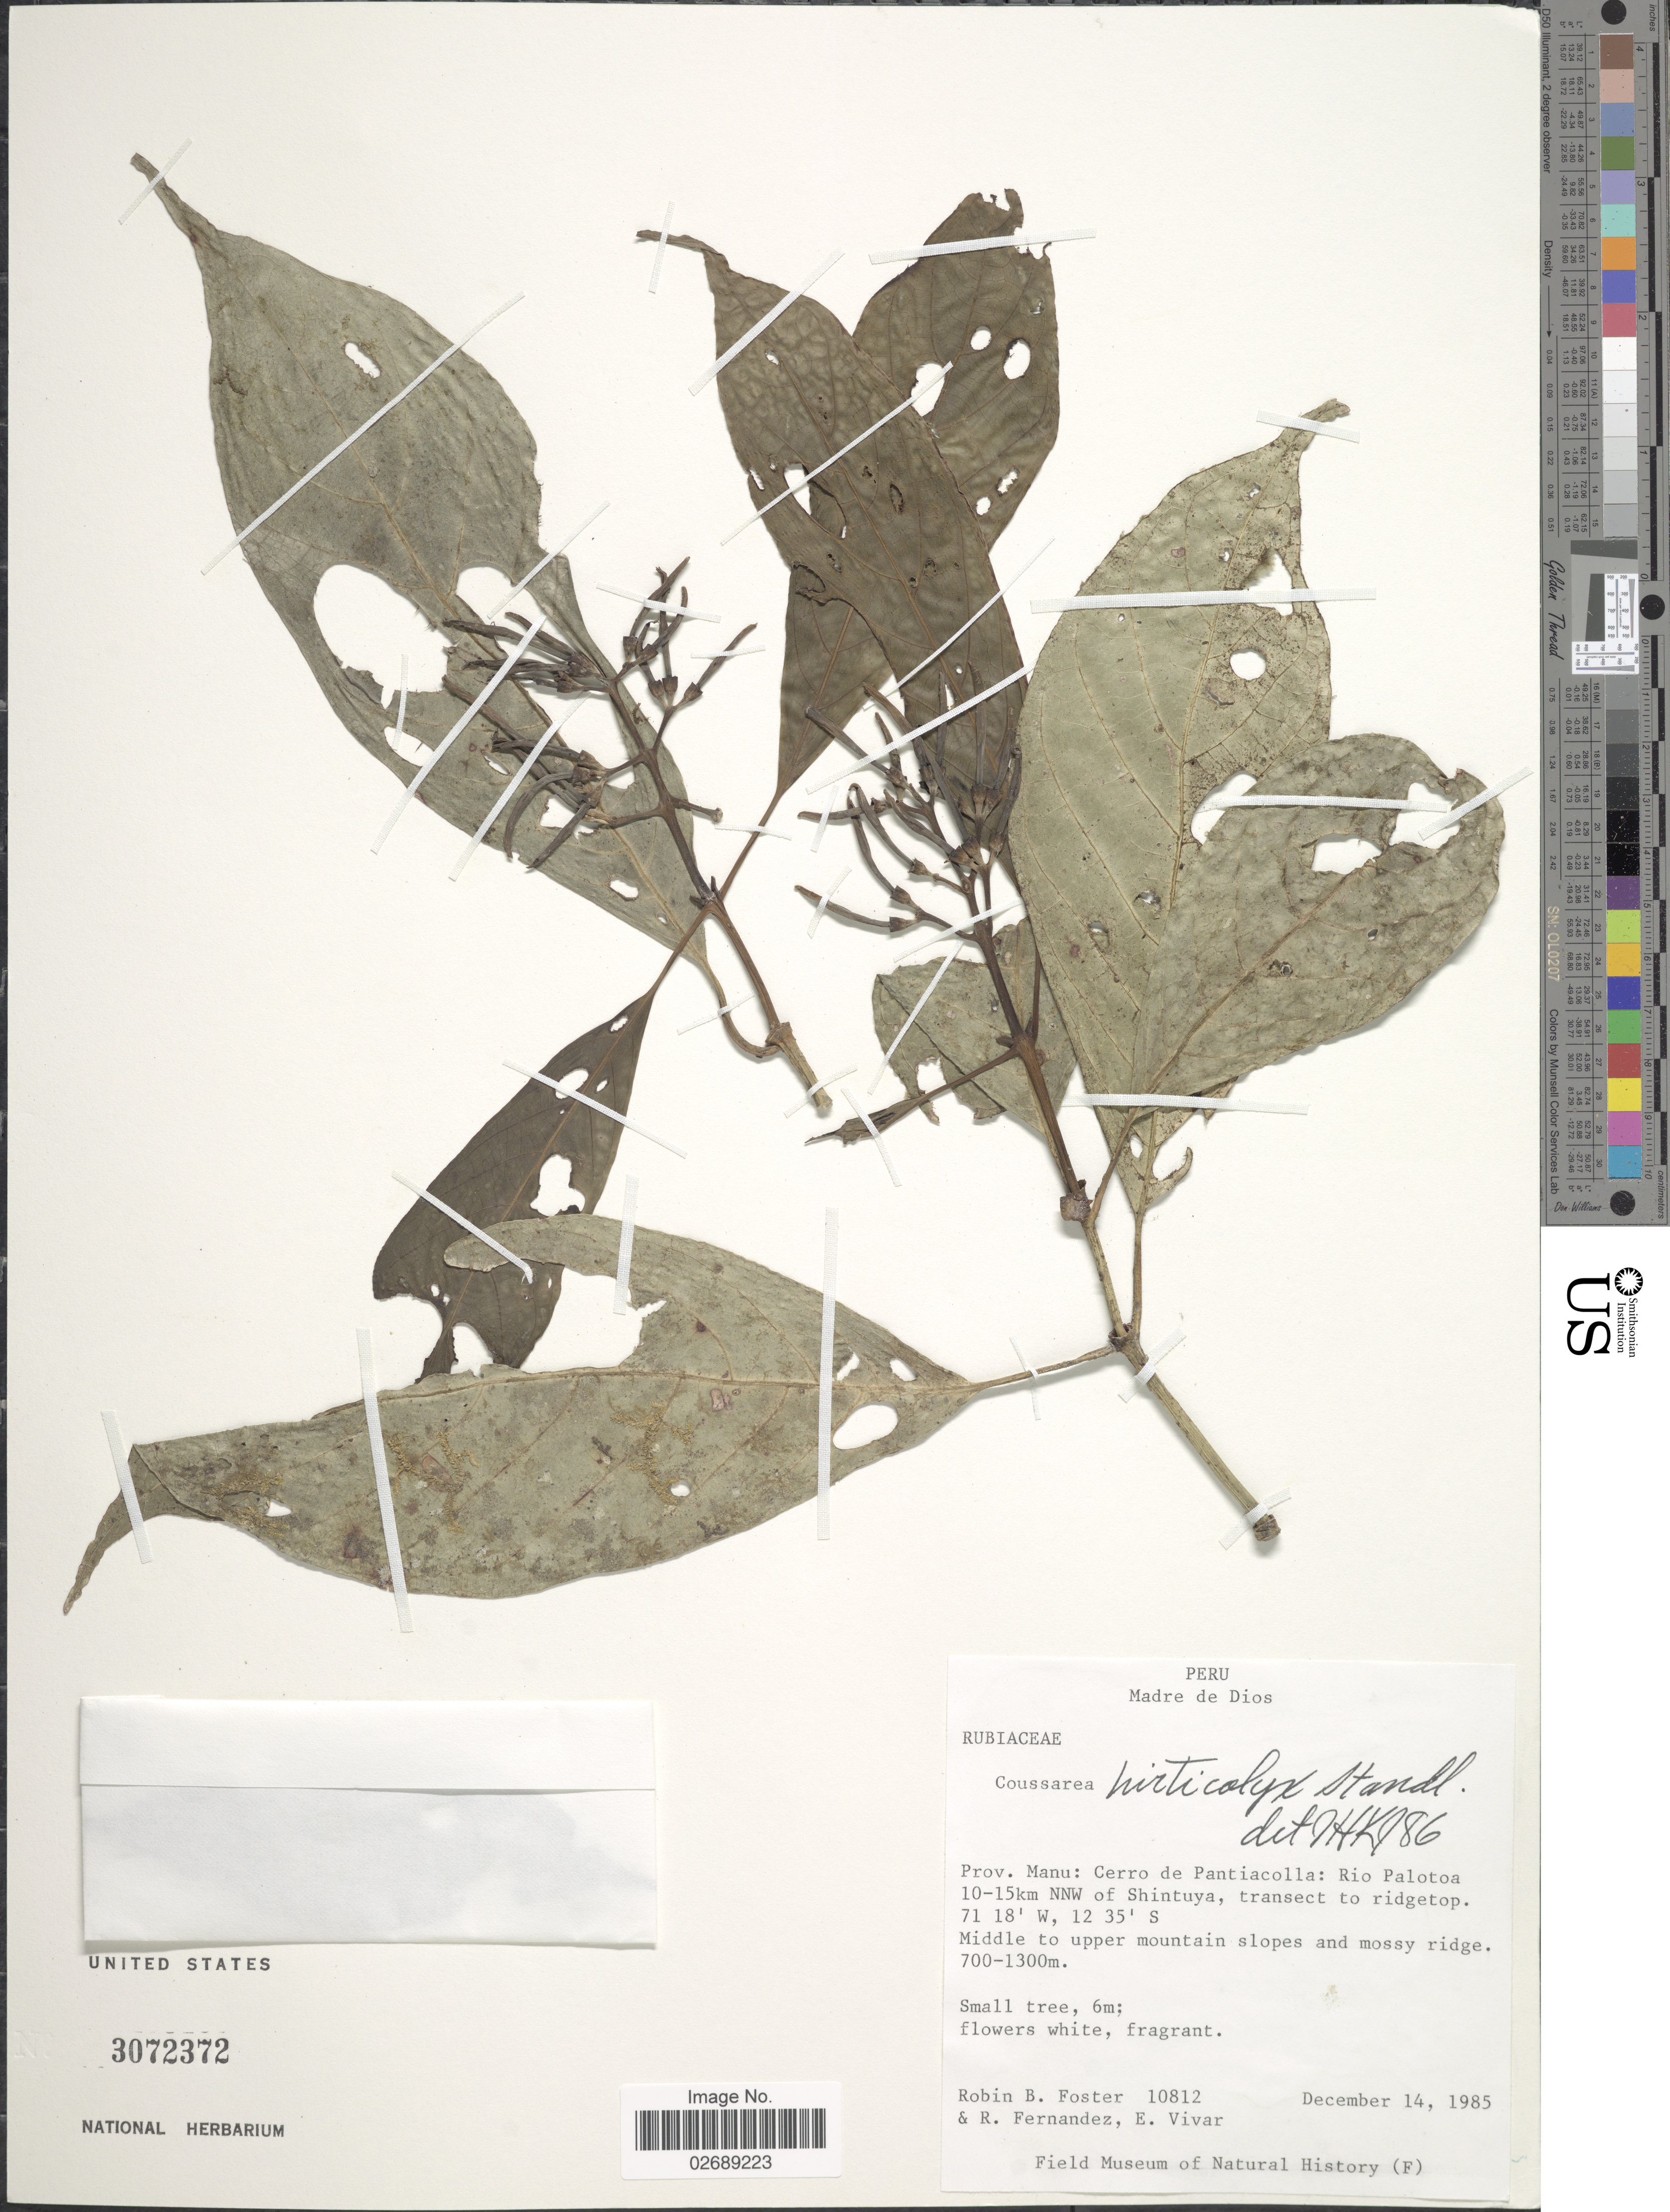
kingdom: Plantae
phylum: Tracheophyta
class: Magnoliopsida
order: Gentianales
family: Rubiaceae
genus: Coussarea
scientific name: Coussarea hirticalyx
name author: Standl.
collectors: R. B. Foster, R. Fernandez & E. Vivar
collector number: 10812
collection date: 1985-12-14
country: Peru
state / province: Madre de Dios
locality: Prov. Manu: Cerro de Pantiacolla: Rio Palotoa 10-15 km NNW of Shintuya, transect to ridgetop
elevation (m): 700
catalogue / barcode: US 3072372